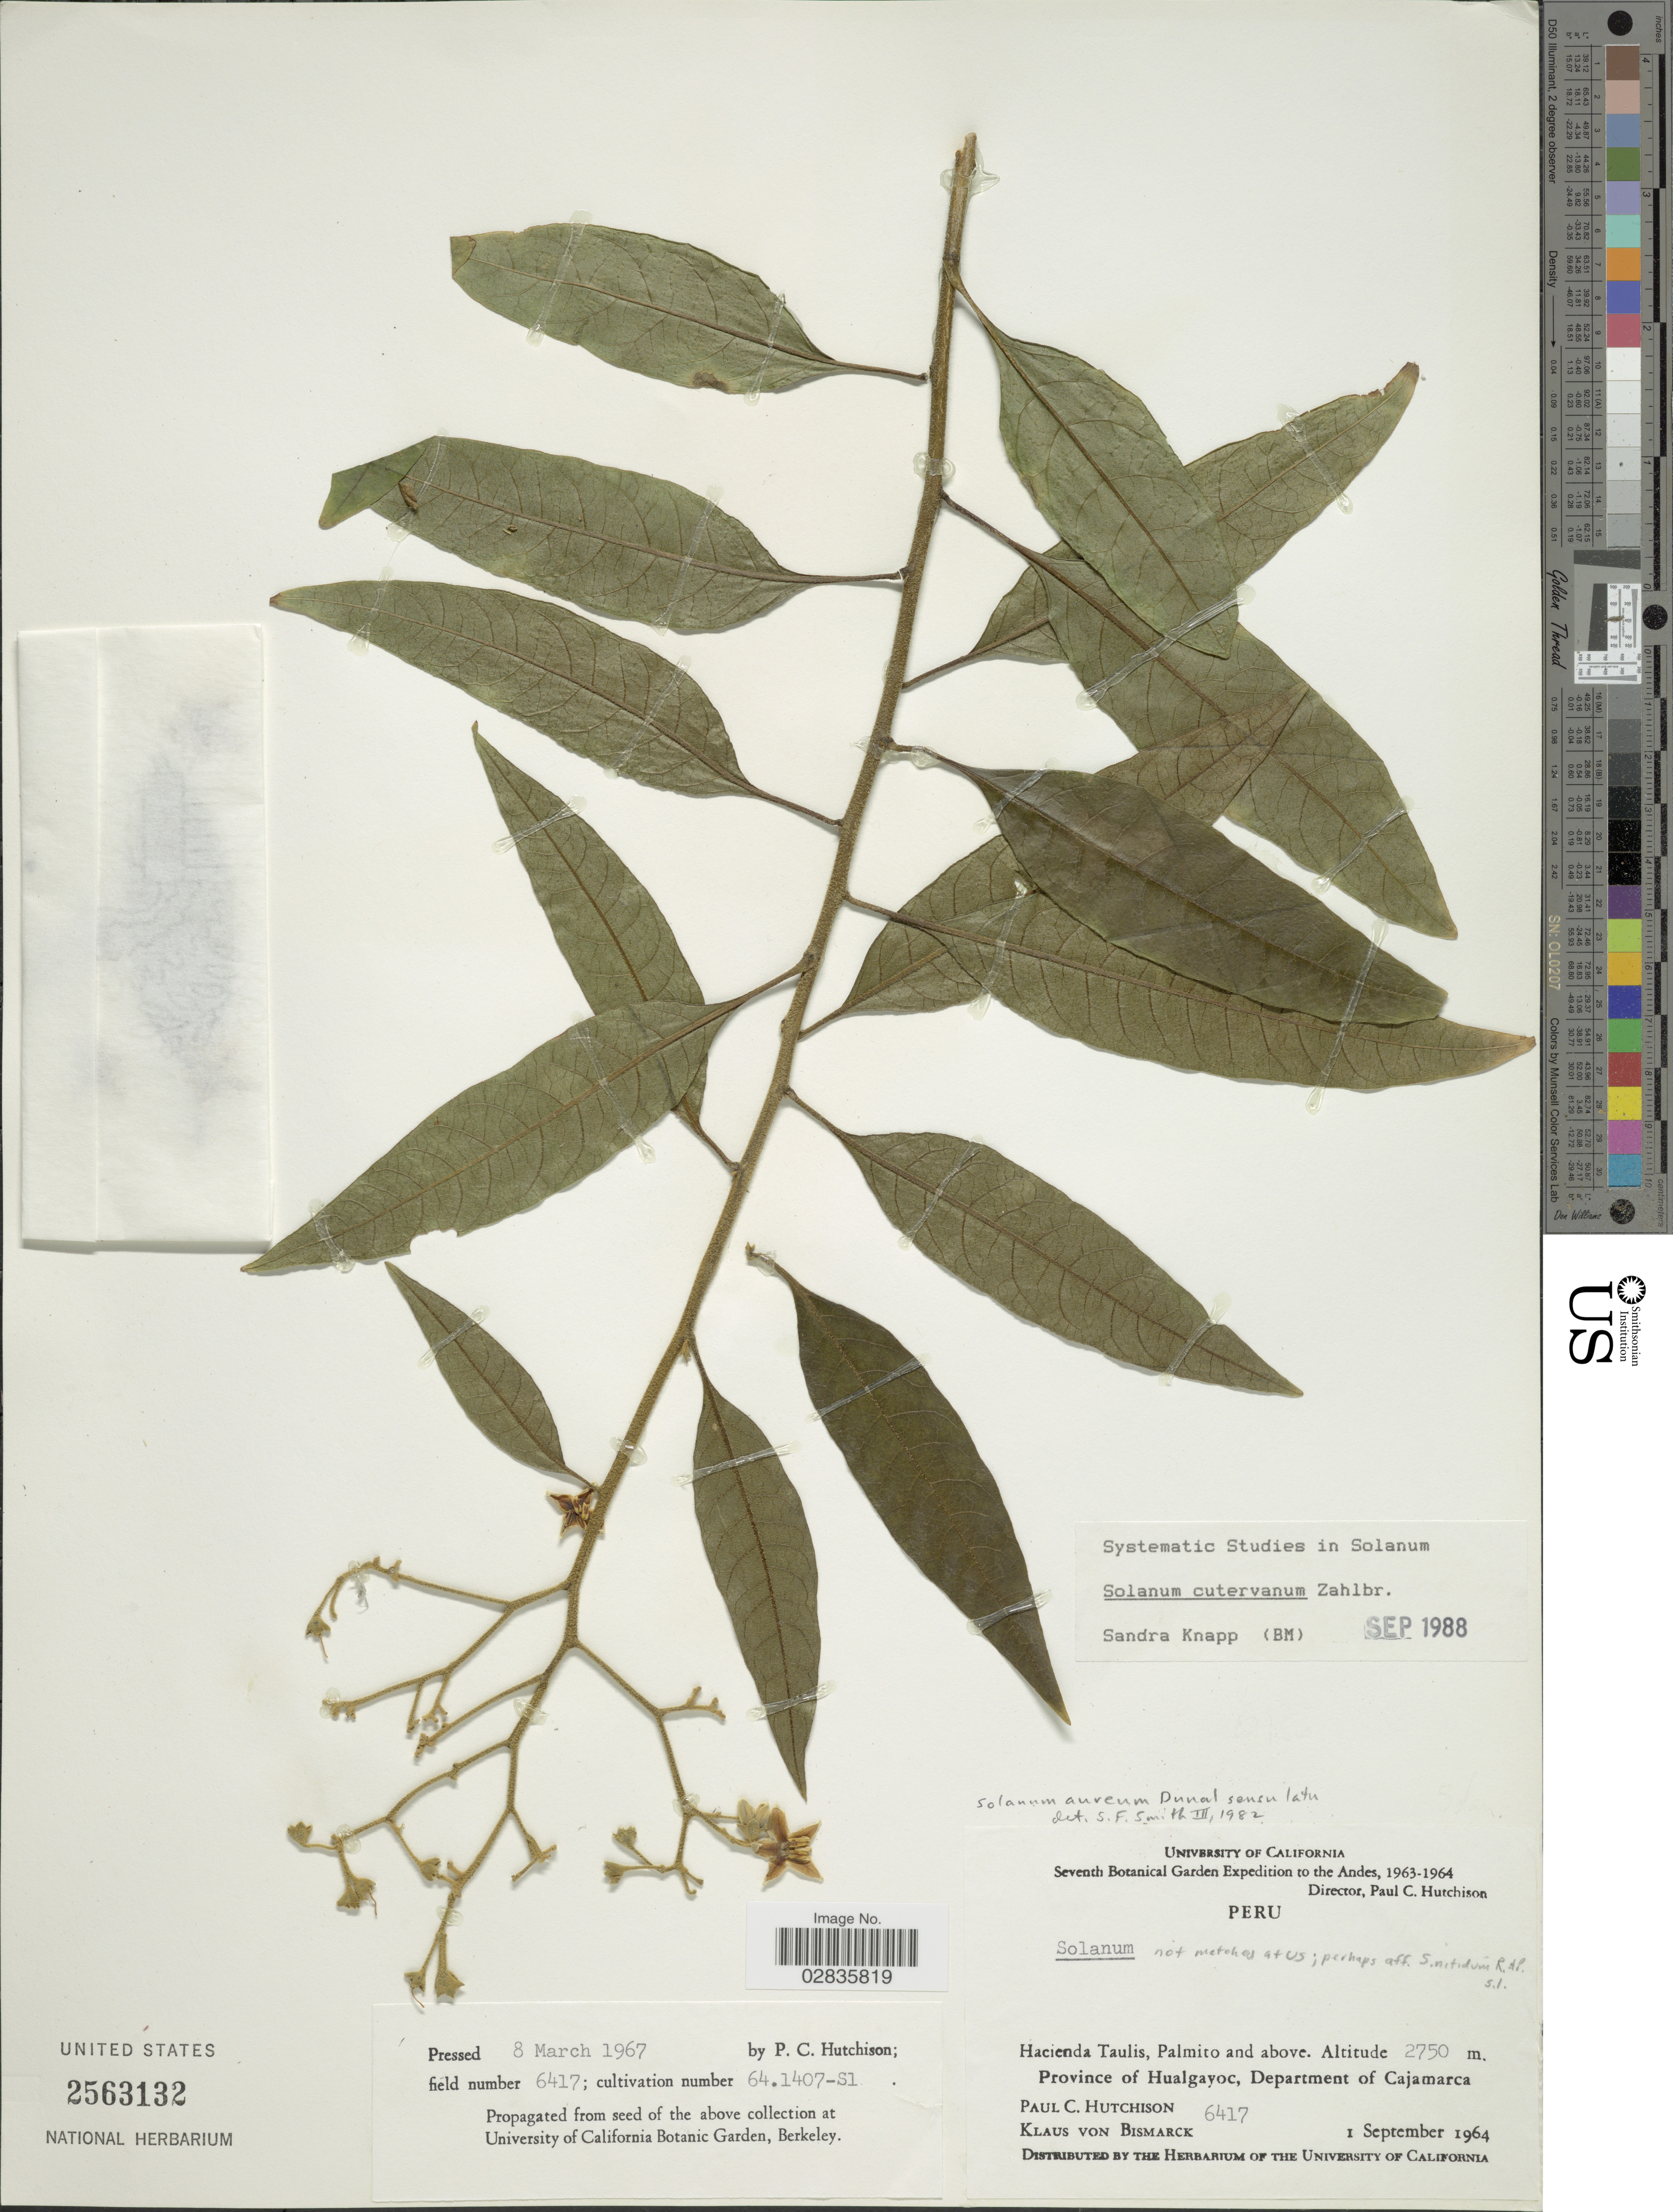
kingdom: Plantae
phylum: Tracheophyta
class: Magnoliopsida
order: Solanales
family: Solanaceae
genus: Solanum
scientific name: Solanum cutervanum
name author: Zahlbr.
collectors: P. C. Hutchison & K. von Bismarck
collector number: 6417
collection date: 1964-09-01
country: Peru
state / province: Cajamarca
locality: Andes, Hacienda Taulis, Palmito and above, Province of Hualgayoc, Department of Cajamarca.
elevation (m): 2750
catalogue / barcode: US 2563132